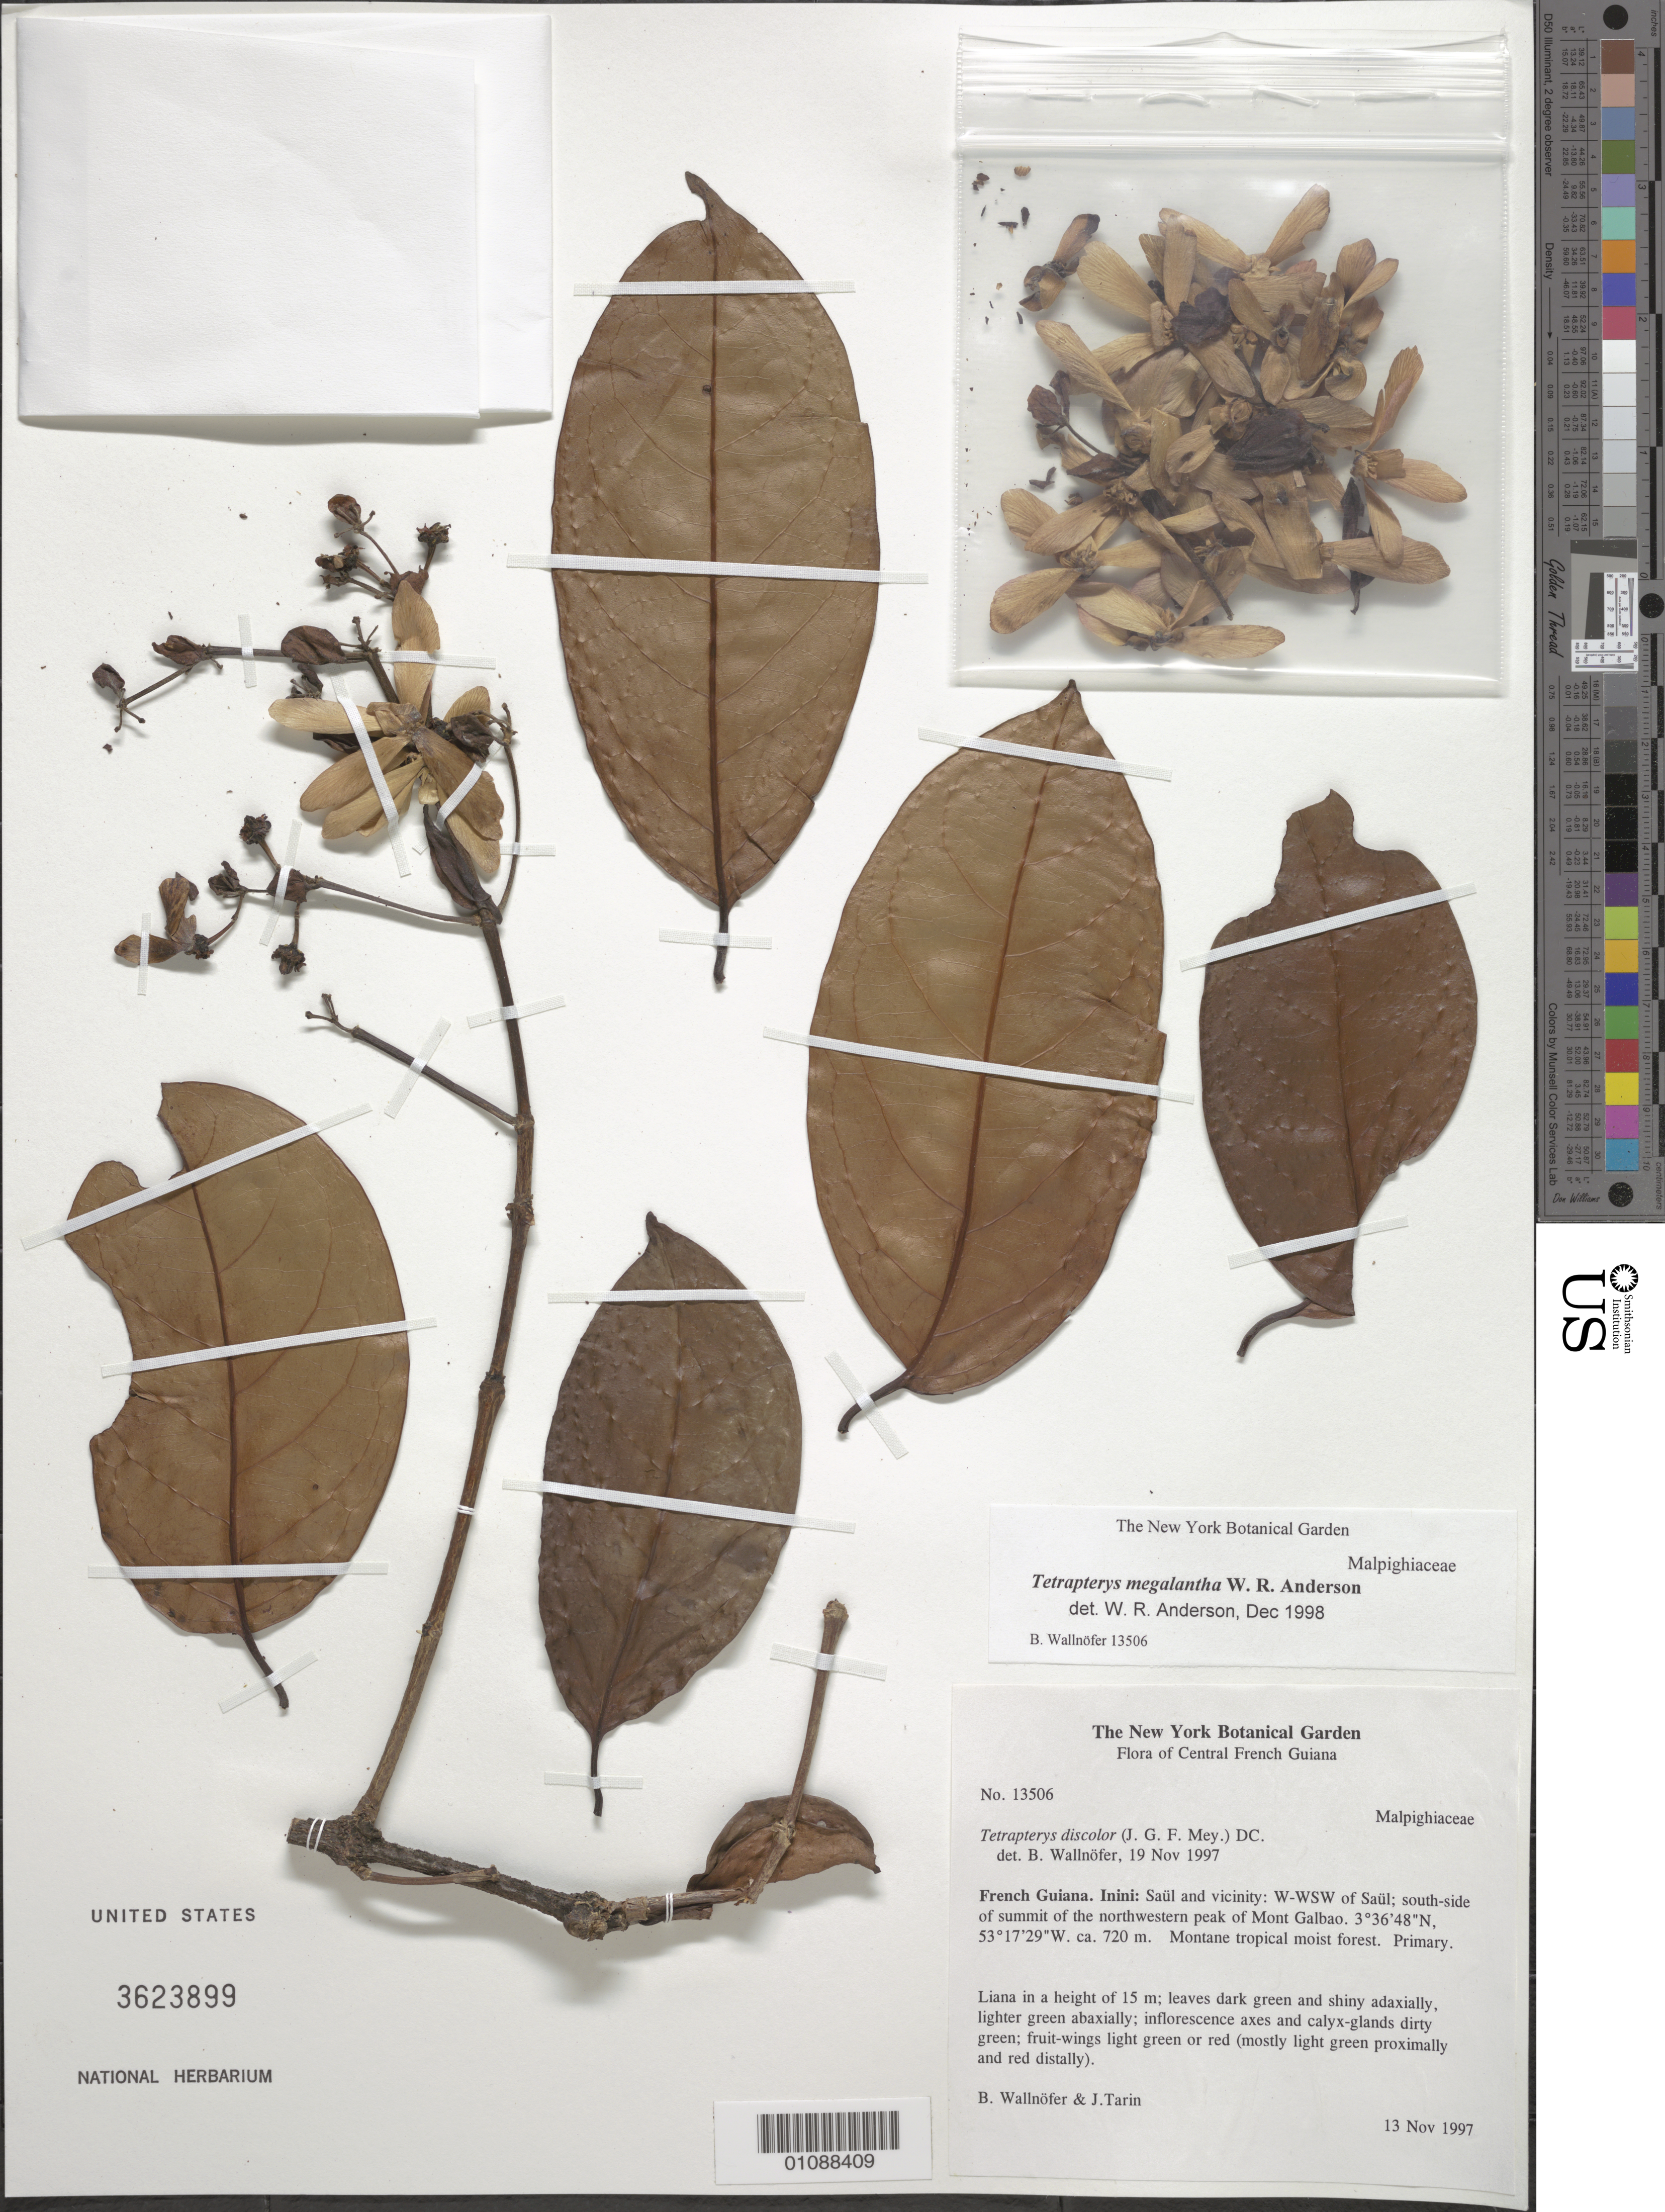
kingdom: Plantae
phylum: Tracheophyta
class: Magnoliopsida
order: Malpighiales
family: Malpighiaceae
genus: Tetrapterys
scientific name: Tetrapterys megalantha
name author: W.R. Anderson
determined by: Anderson, W. R., (MICH), University of Michigan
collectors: B. Wallnöfer & J. Tarin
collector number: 13506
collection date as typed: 13-Nov-97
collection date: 1997-11-13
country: French Guiana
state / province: Saint-Laurent-du-Maroni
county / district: Saül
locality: Inini: Saül and vicinity, Mont Galbao W-WSW of Saül, south-side of summit of the NW peak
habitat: Montane tropical moist forest. Primary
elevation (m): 720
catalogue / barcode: US 3623899